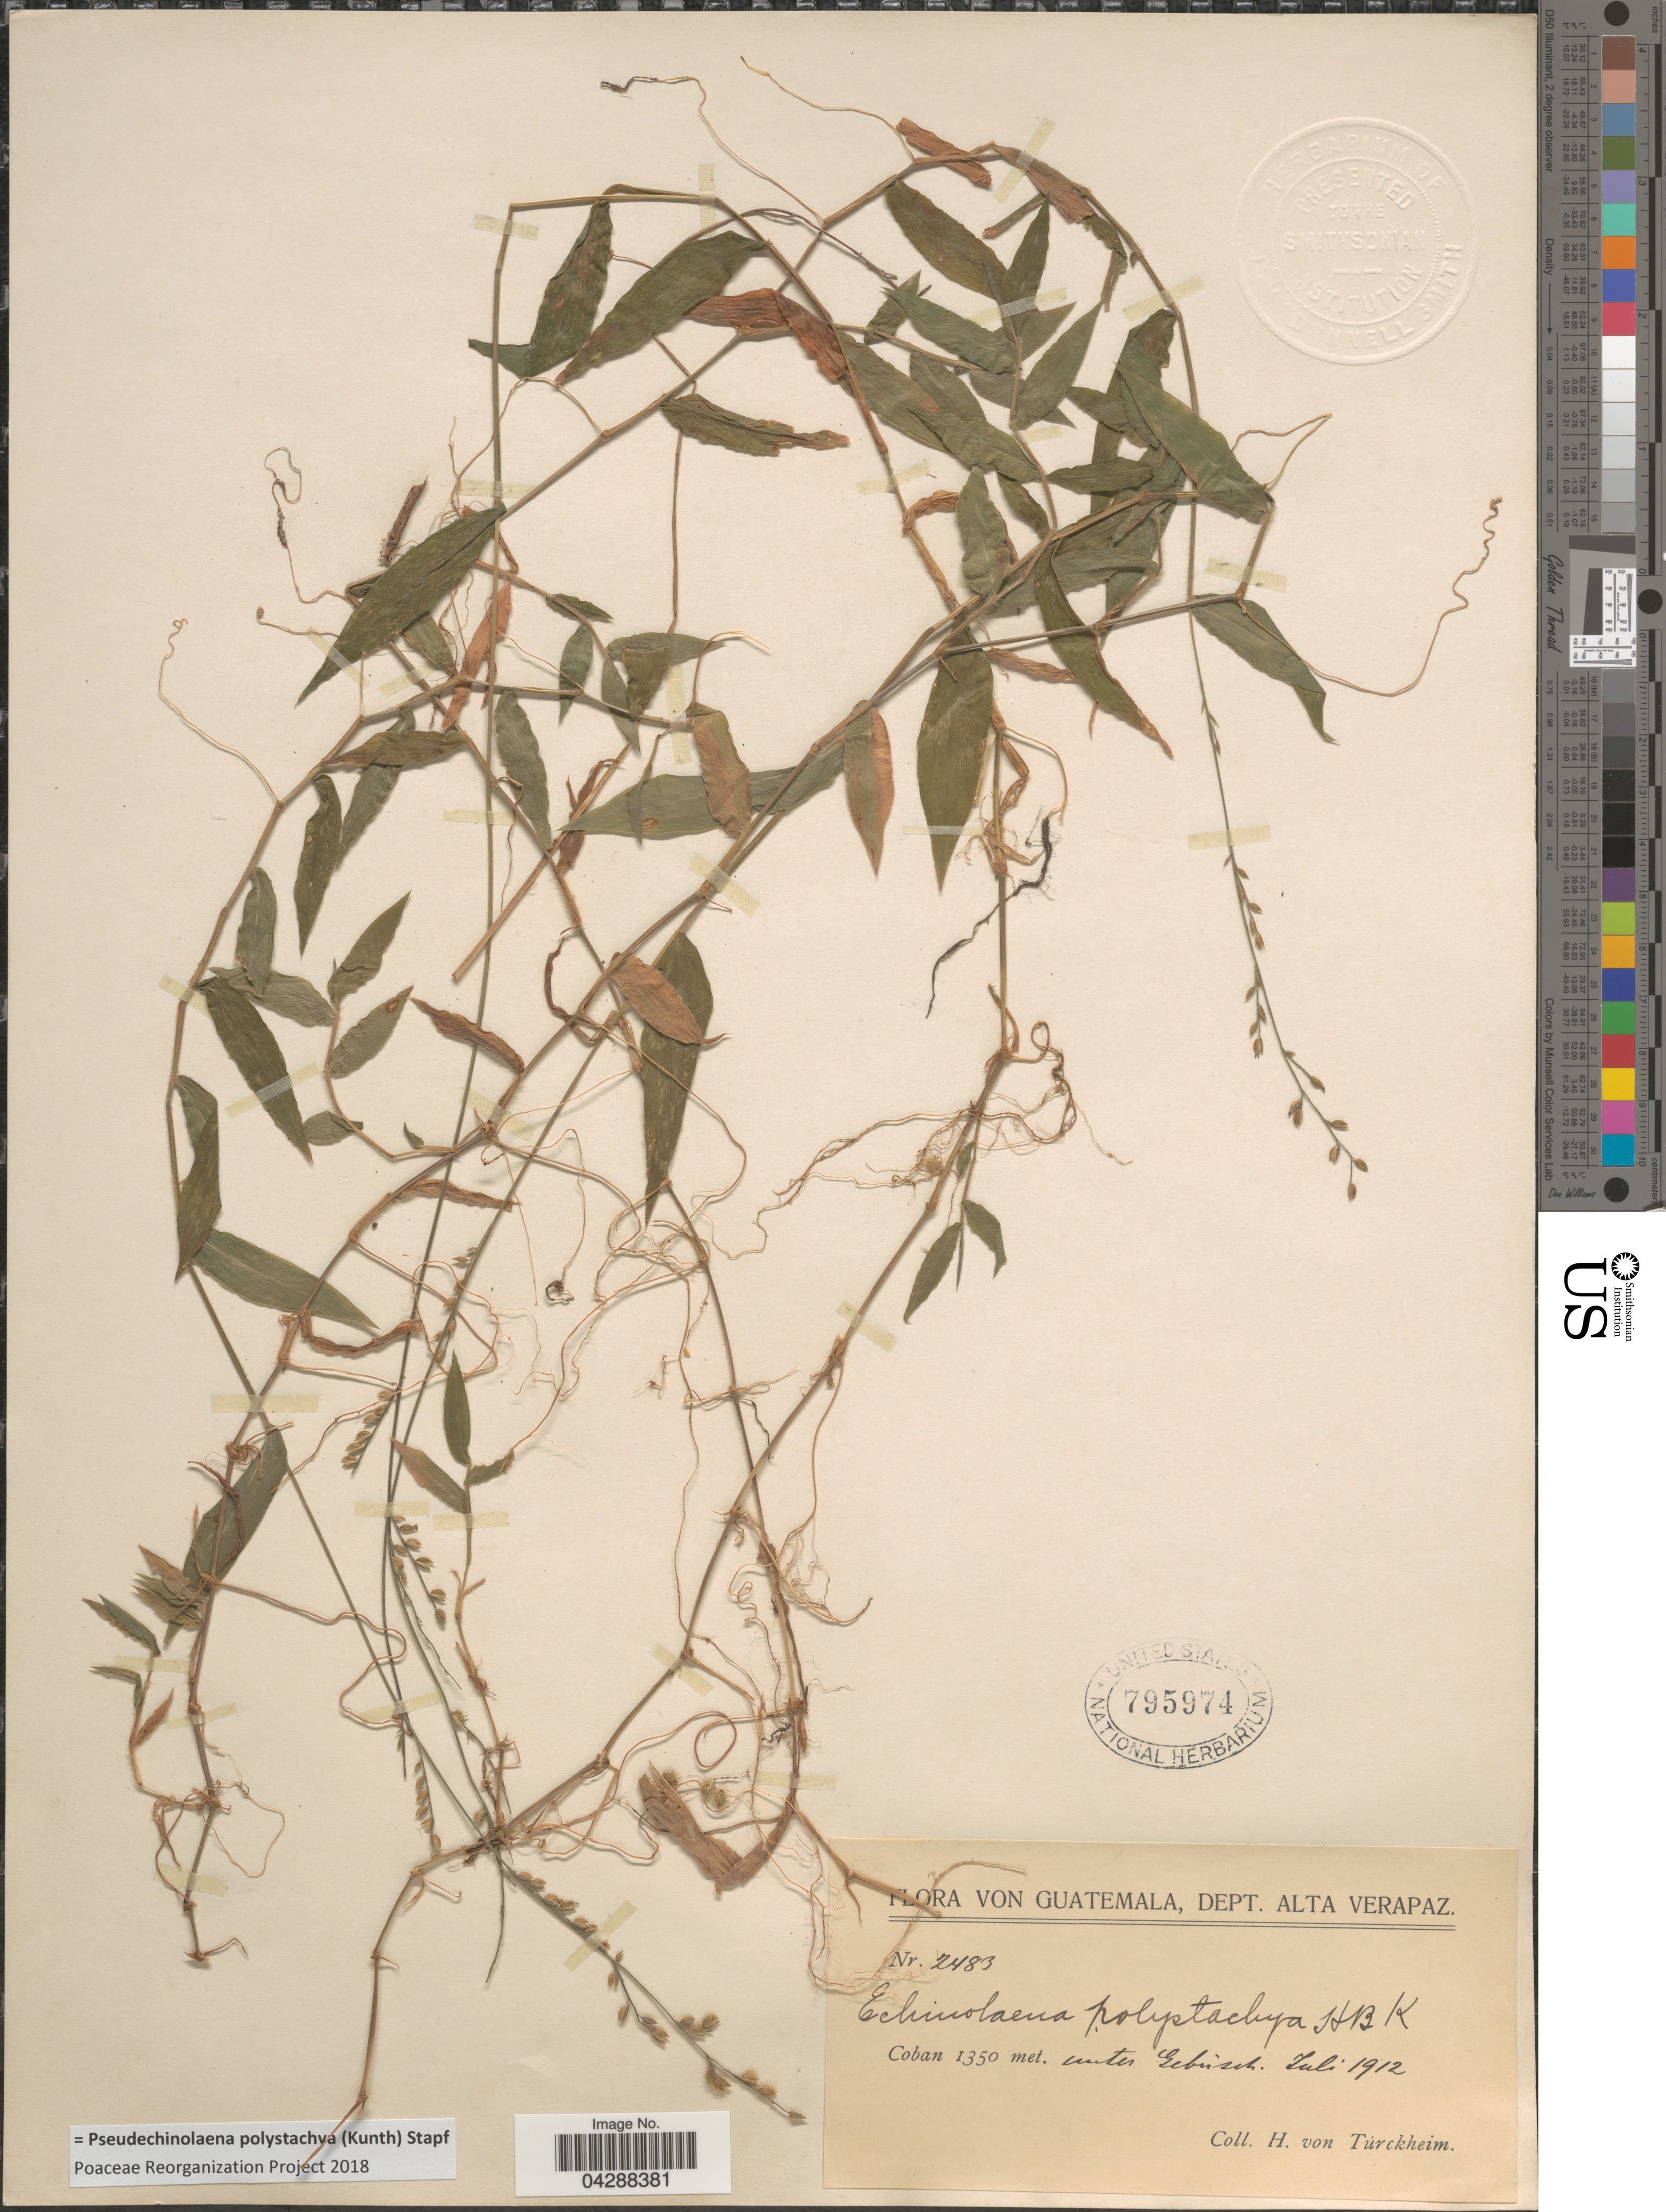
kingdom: Plantae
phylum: Tracheophyta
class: Liliopsida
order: Poales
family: Poaceae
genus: Pseudechinolaena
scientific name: Pseudechinolaena polystachya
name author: (Kunth) Stapf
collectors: H. von Türckheim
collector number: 2483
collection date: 1912-07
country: Guatemala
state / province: Alta Verapaz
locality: Dept. Alta Verapaz. Coban.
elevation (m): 1350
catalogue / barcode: US 795974